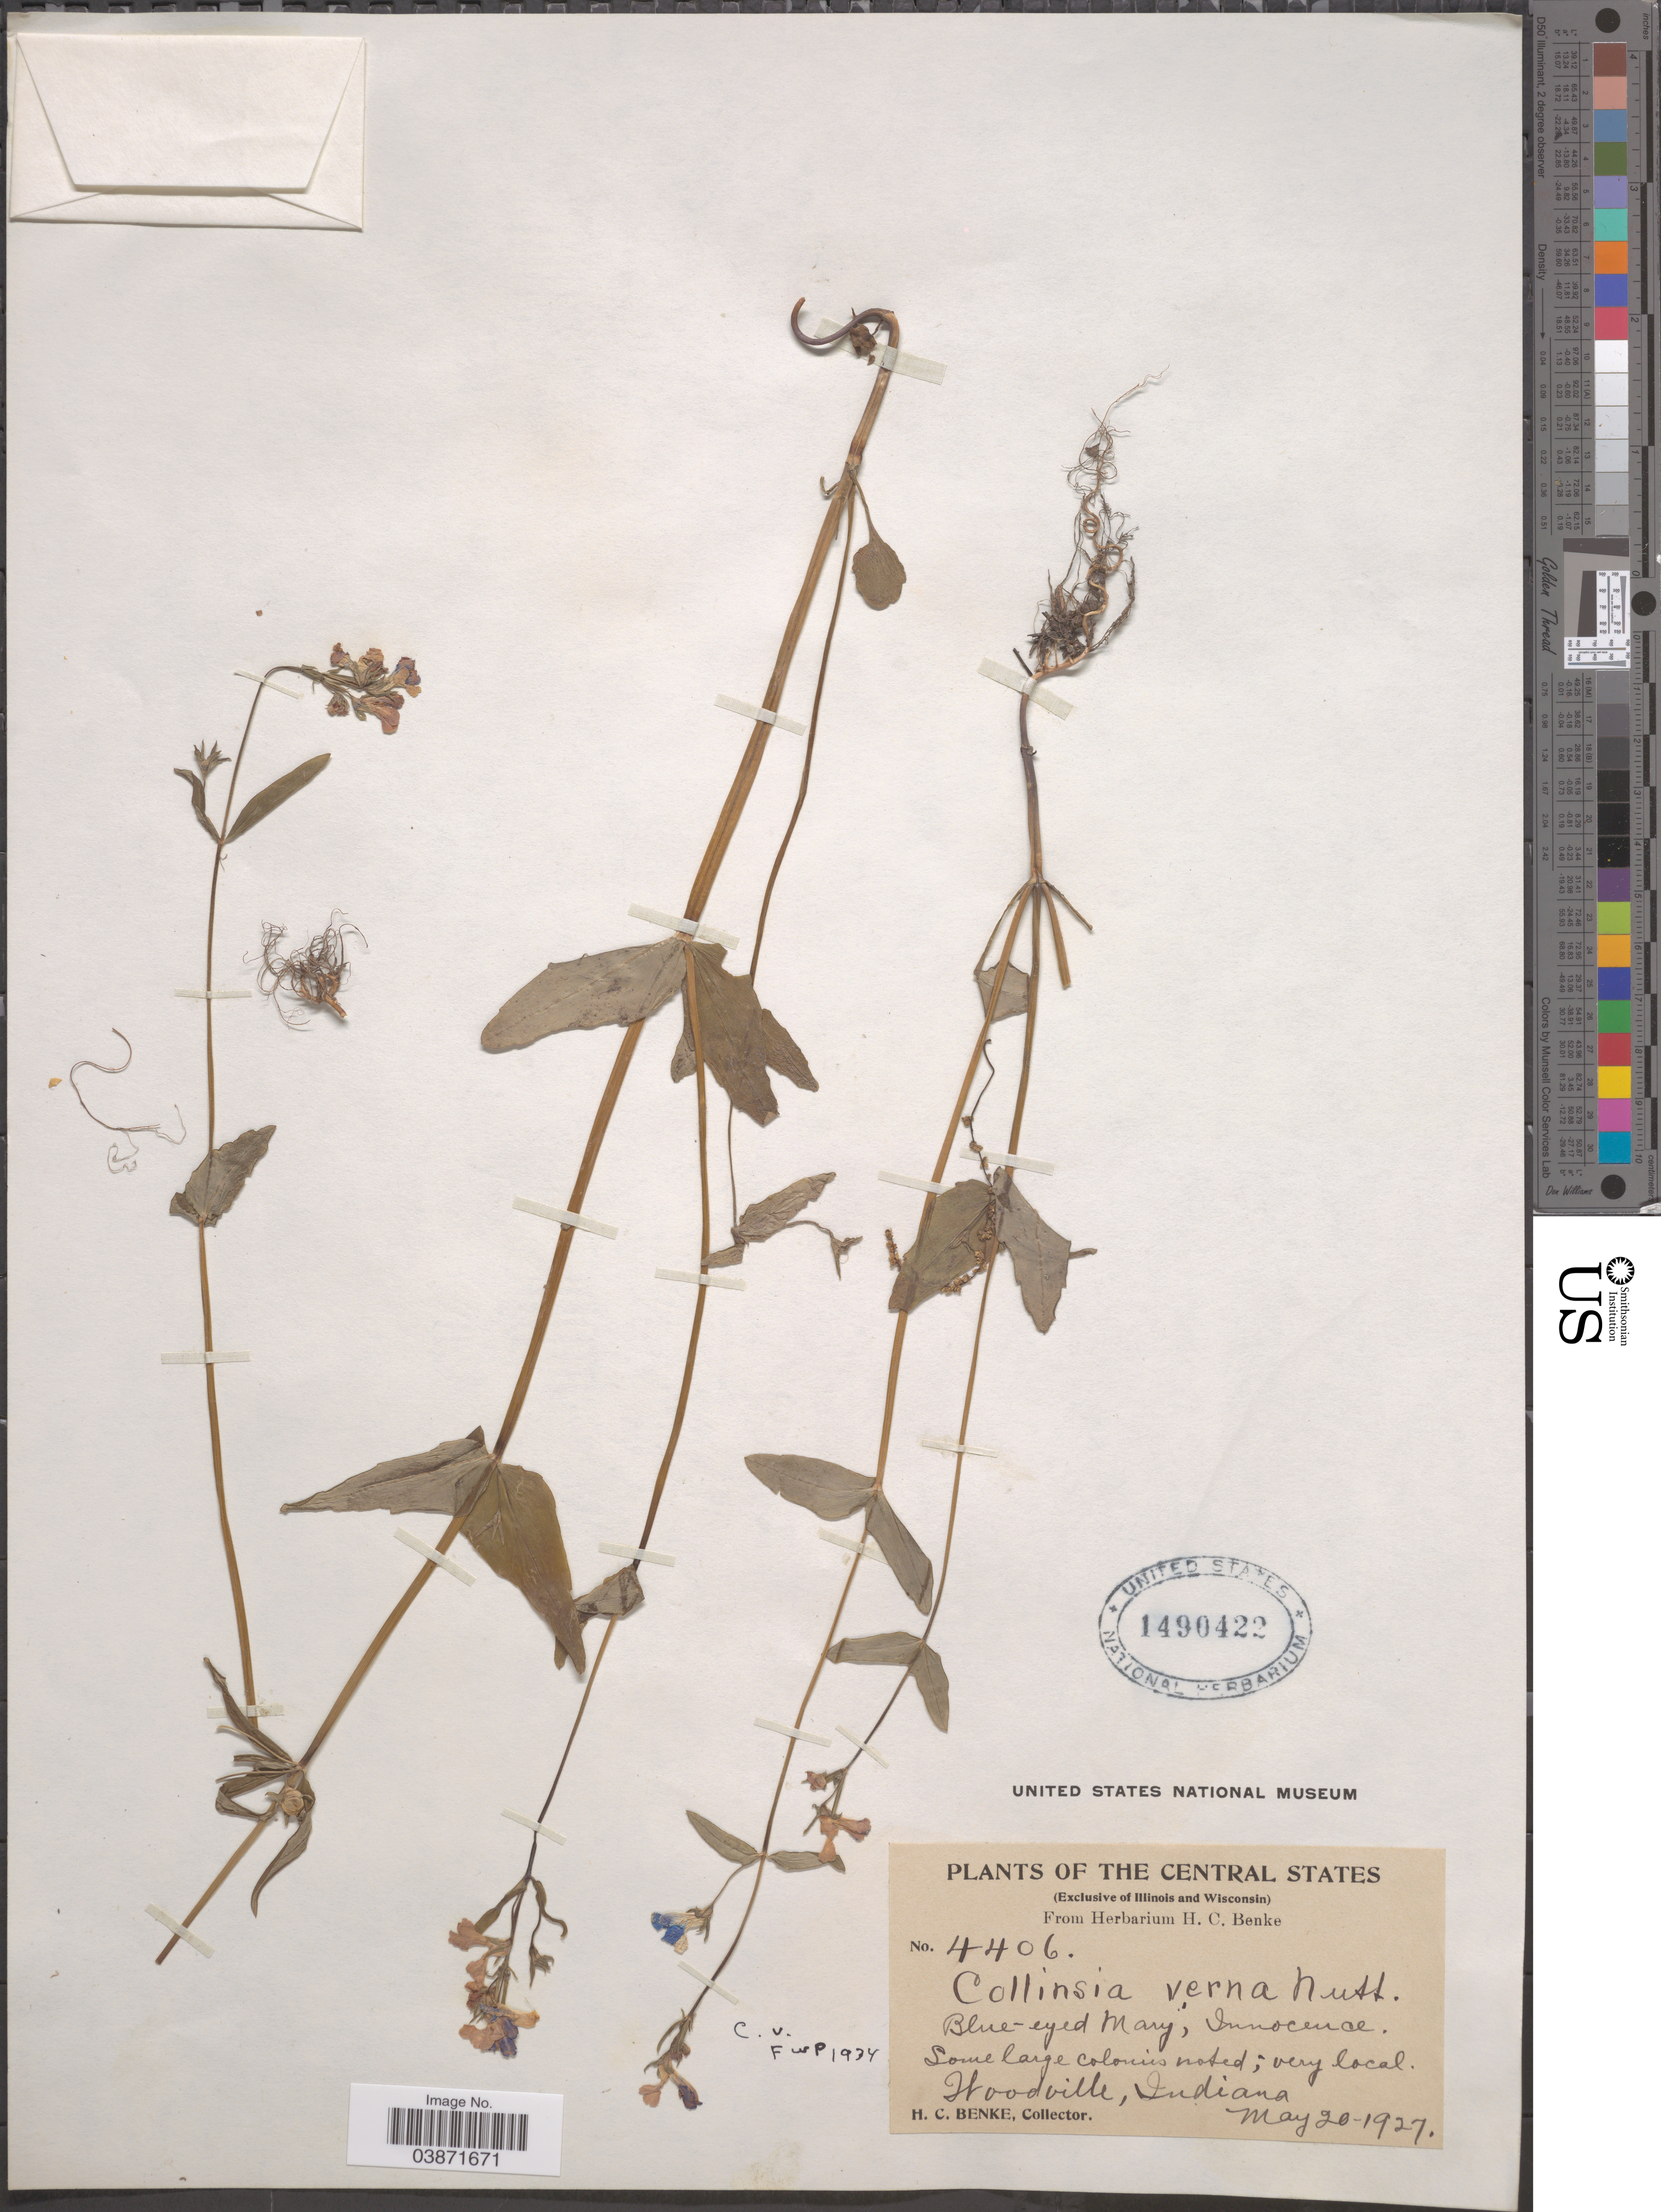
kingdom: Plantae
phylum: Tracheophyta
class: Magnoliopsida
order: Lamiales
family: Plantaginaceae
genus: Collinsia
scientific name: Collinsia verna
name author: Nutt.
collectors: H. Benke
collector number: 4406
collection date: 1927-05-20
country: United States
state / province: Indiana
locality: Central States. Woodville.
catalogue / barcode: US 1490422